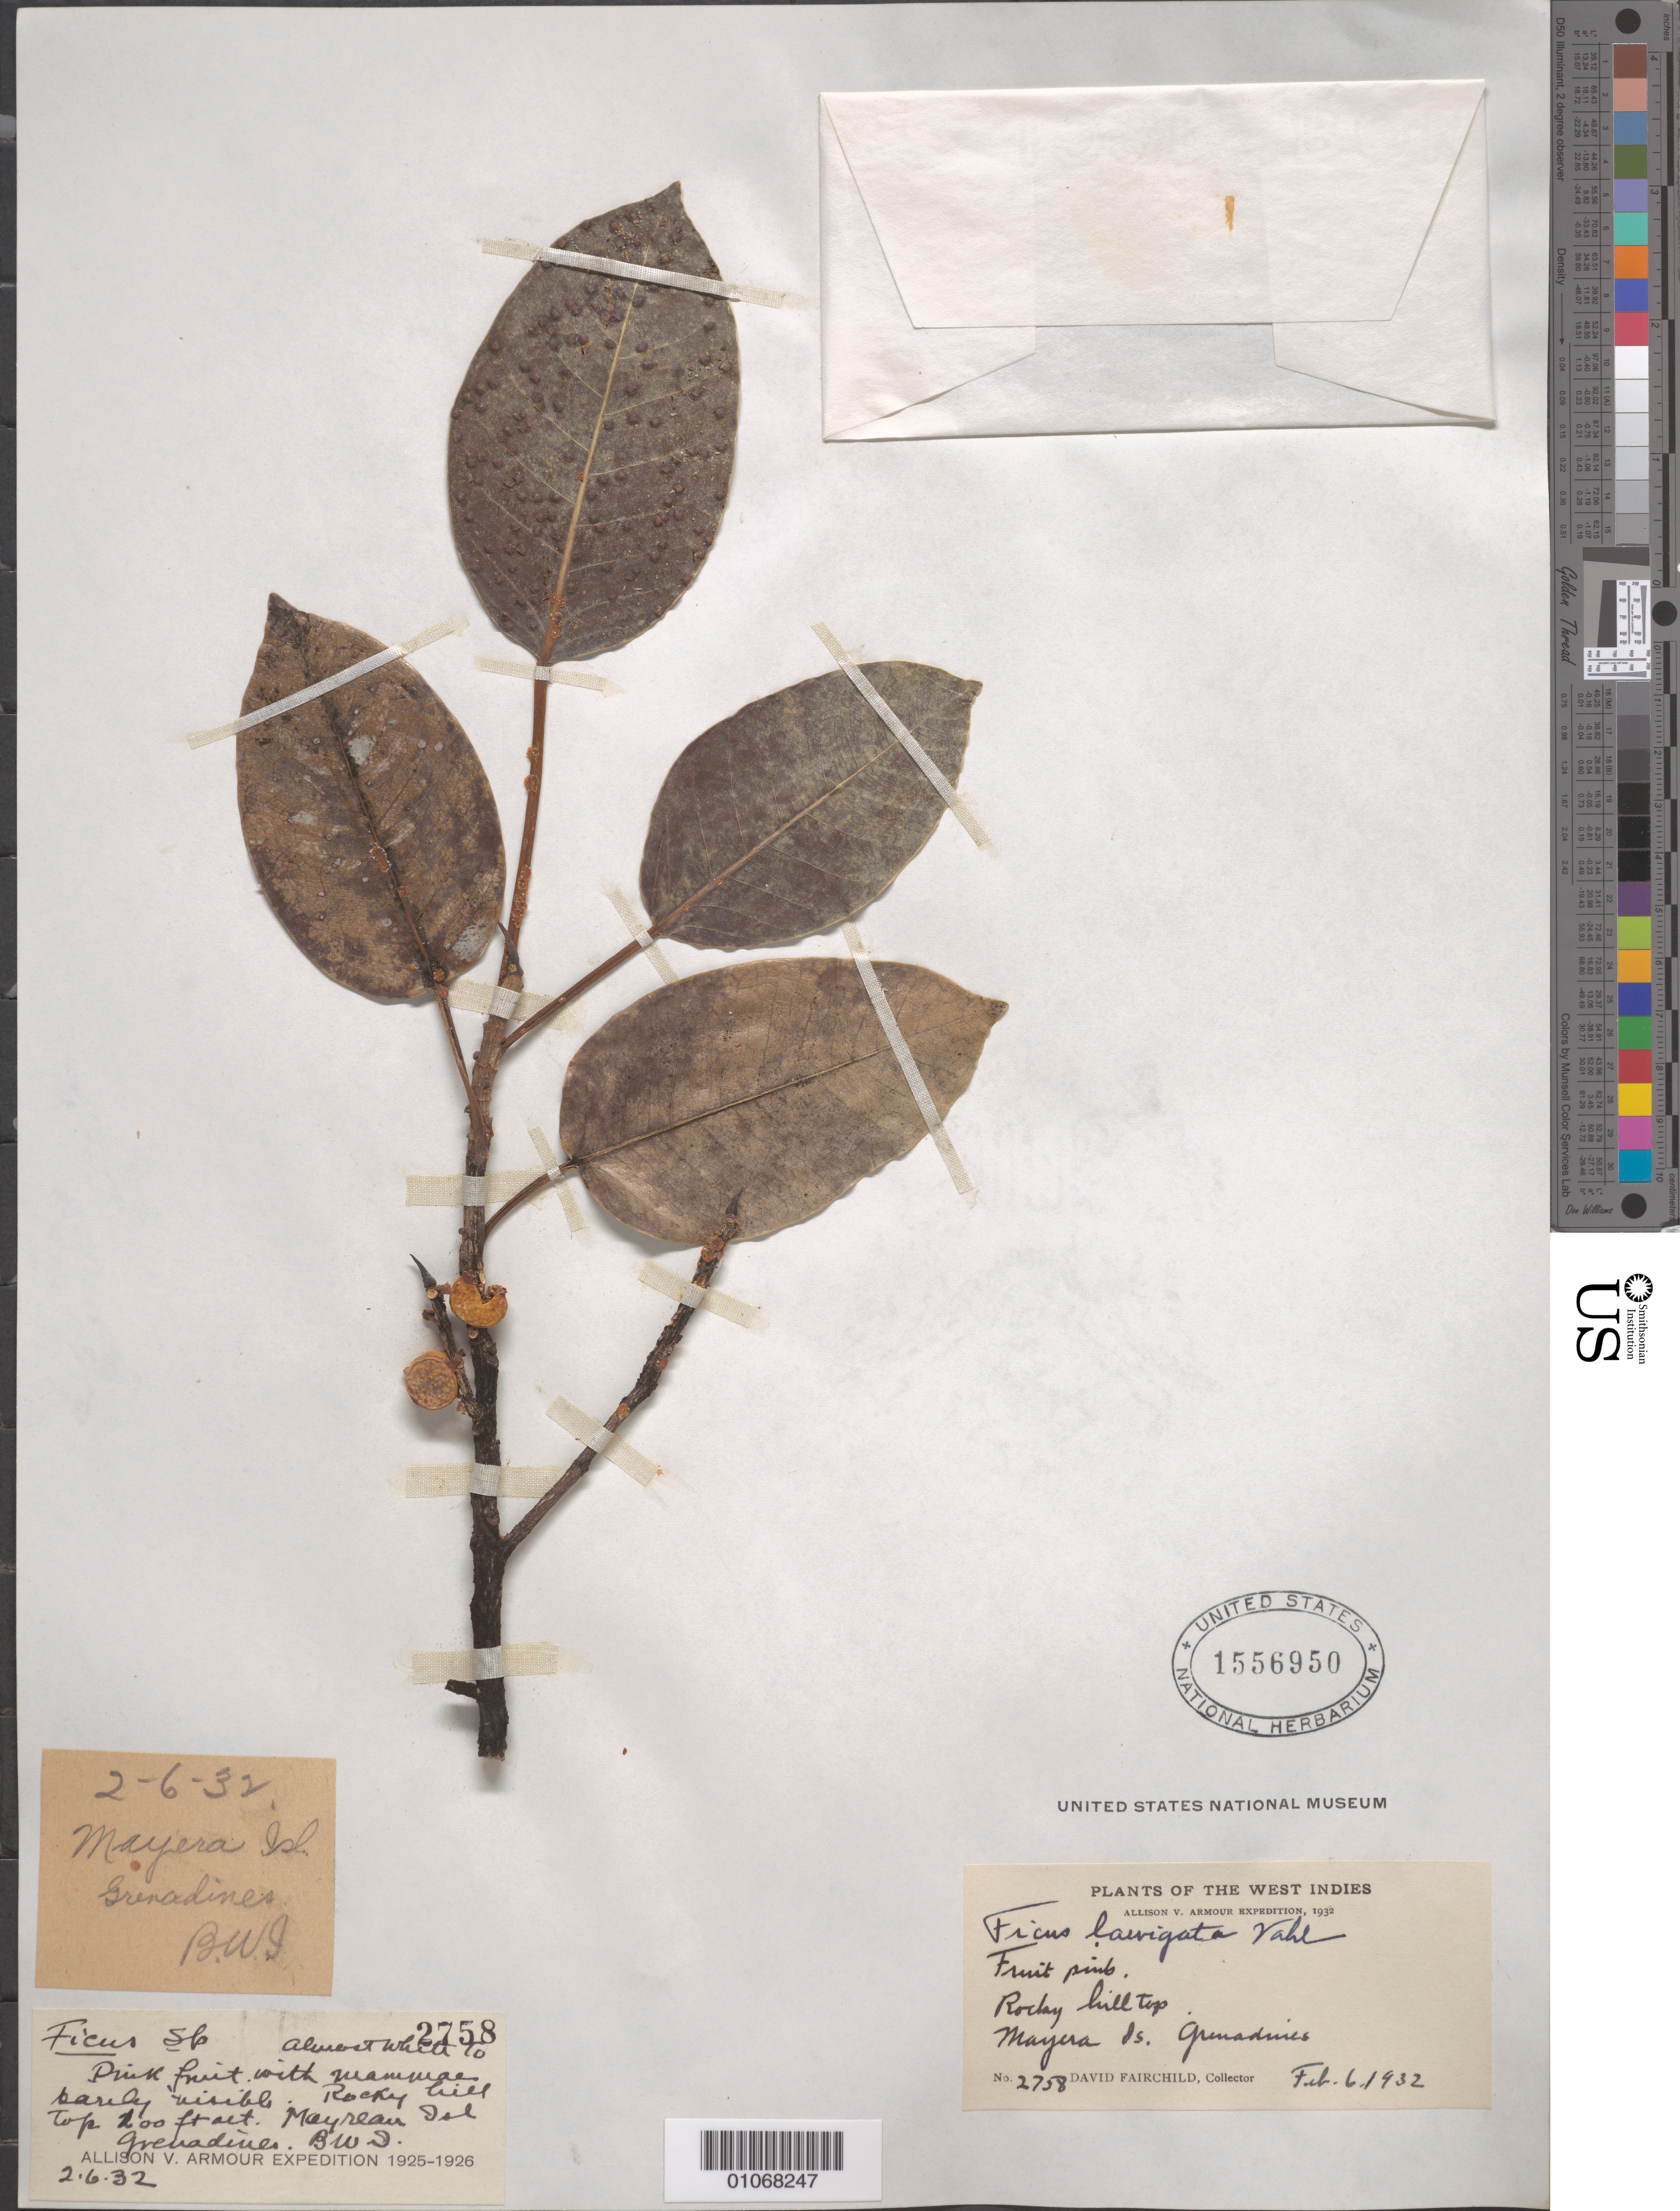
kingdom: Plantae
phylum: Tracheophyta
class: Magnoliopsida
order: Rosales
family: Moraceae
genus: Ficus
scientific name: Ficus citrifolia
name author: Mill.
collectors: D. Fairchild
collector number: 2758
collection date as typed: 06 Feb 1932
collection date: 1932-02-06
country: Grenada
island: Grenada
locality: Mayera ds. Grenadines.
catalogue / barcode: US 1556950